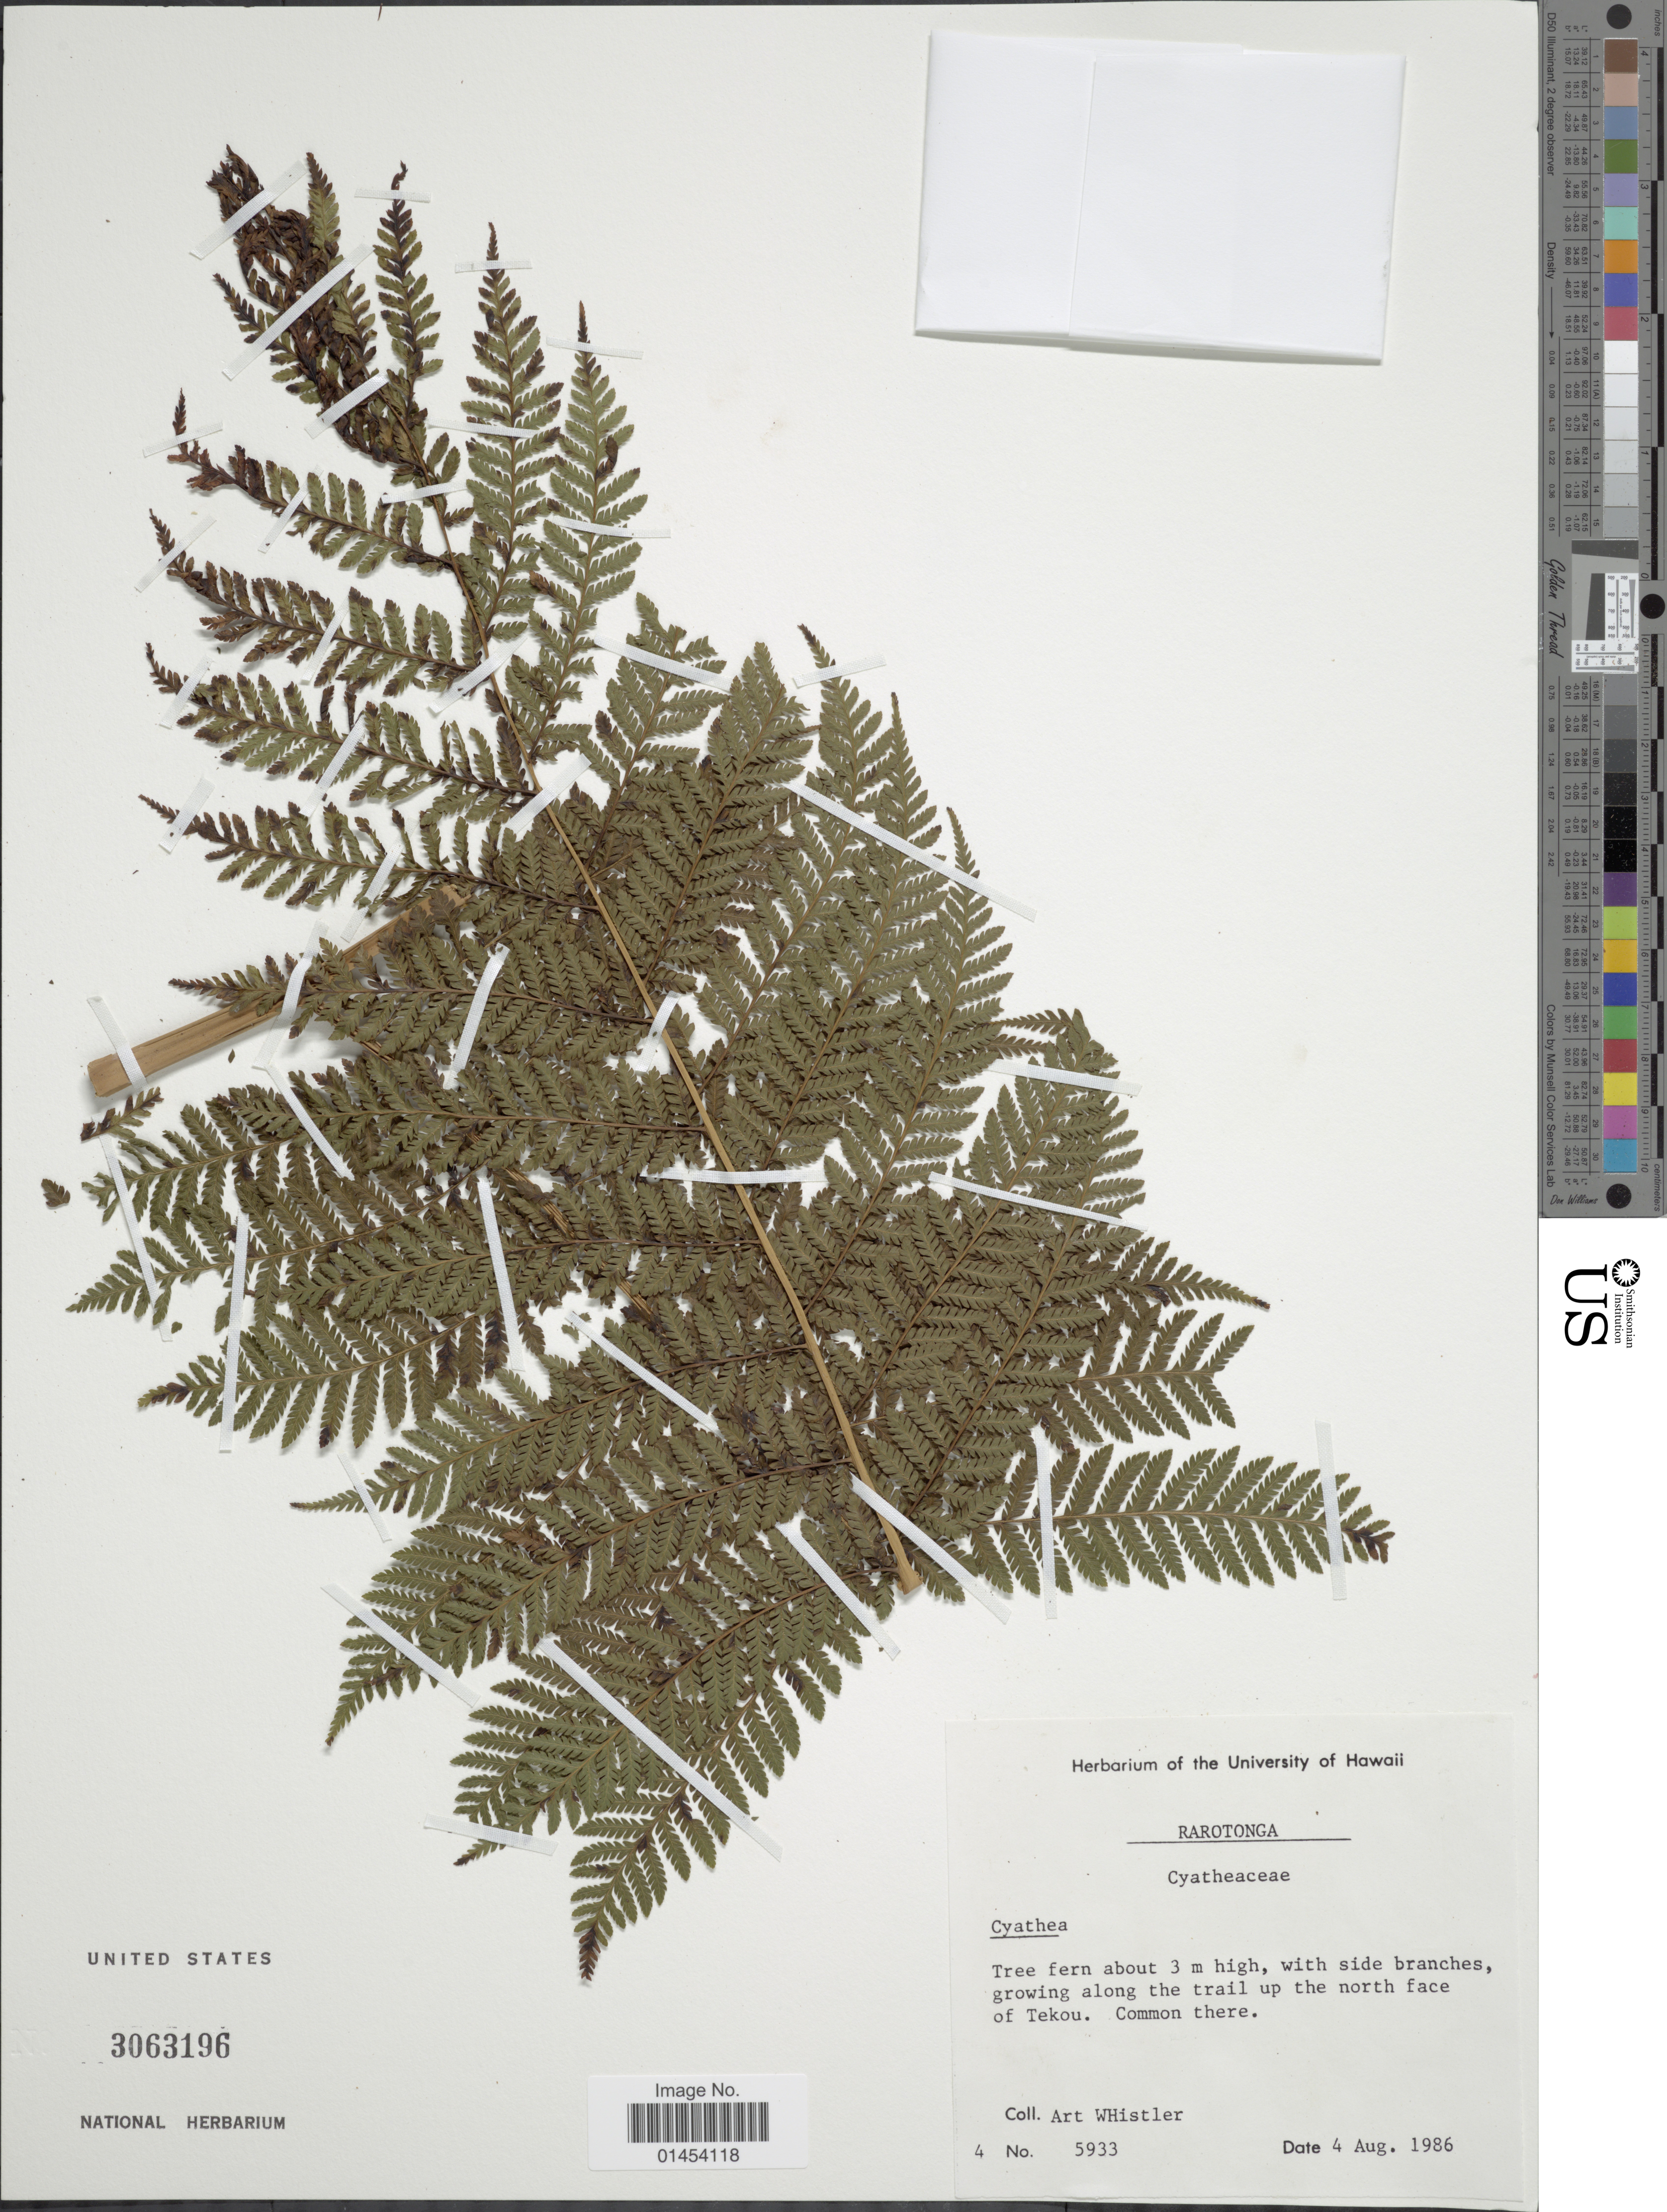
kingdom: Plantae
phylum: Tracheophyta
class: Polypodiopsida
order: Cyatheales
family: Cyatheaceae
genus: Cyathea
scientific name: Cyathea sp.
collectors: A. Whistler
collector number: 5933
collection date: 1986-08-04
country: Cook Islands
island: Rarotonga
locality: Rarotonga. Growing along the trail up the north face of Tekou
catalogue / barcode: US 3063196